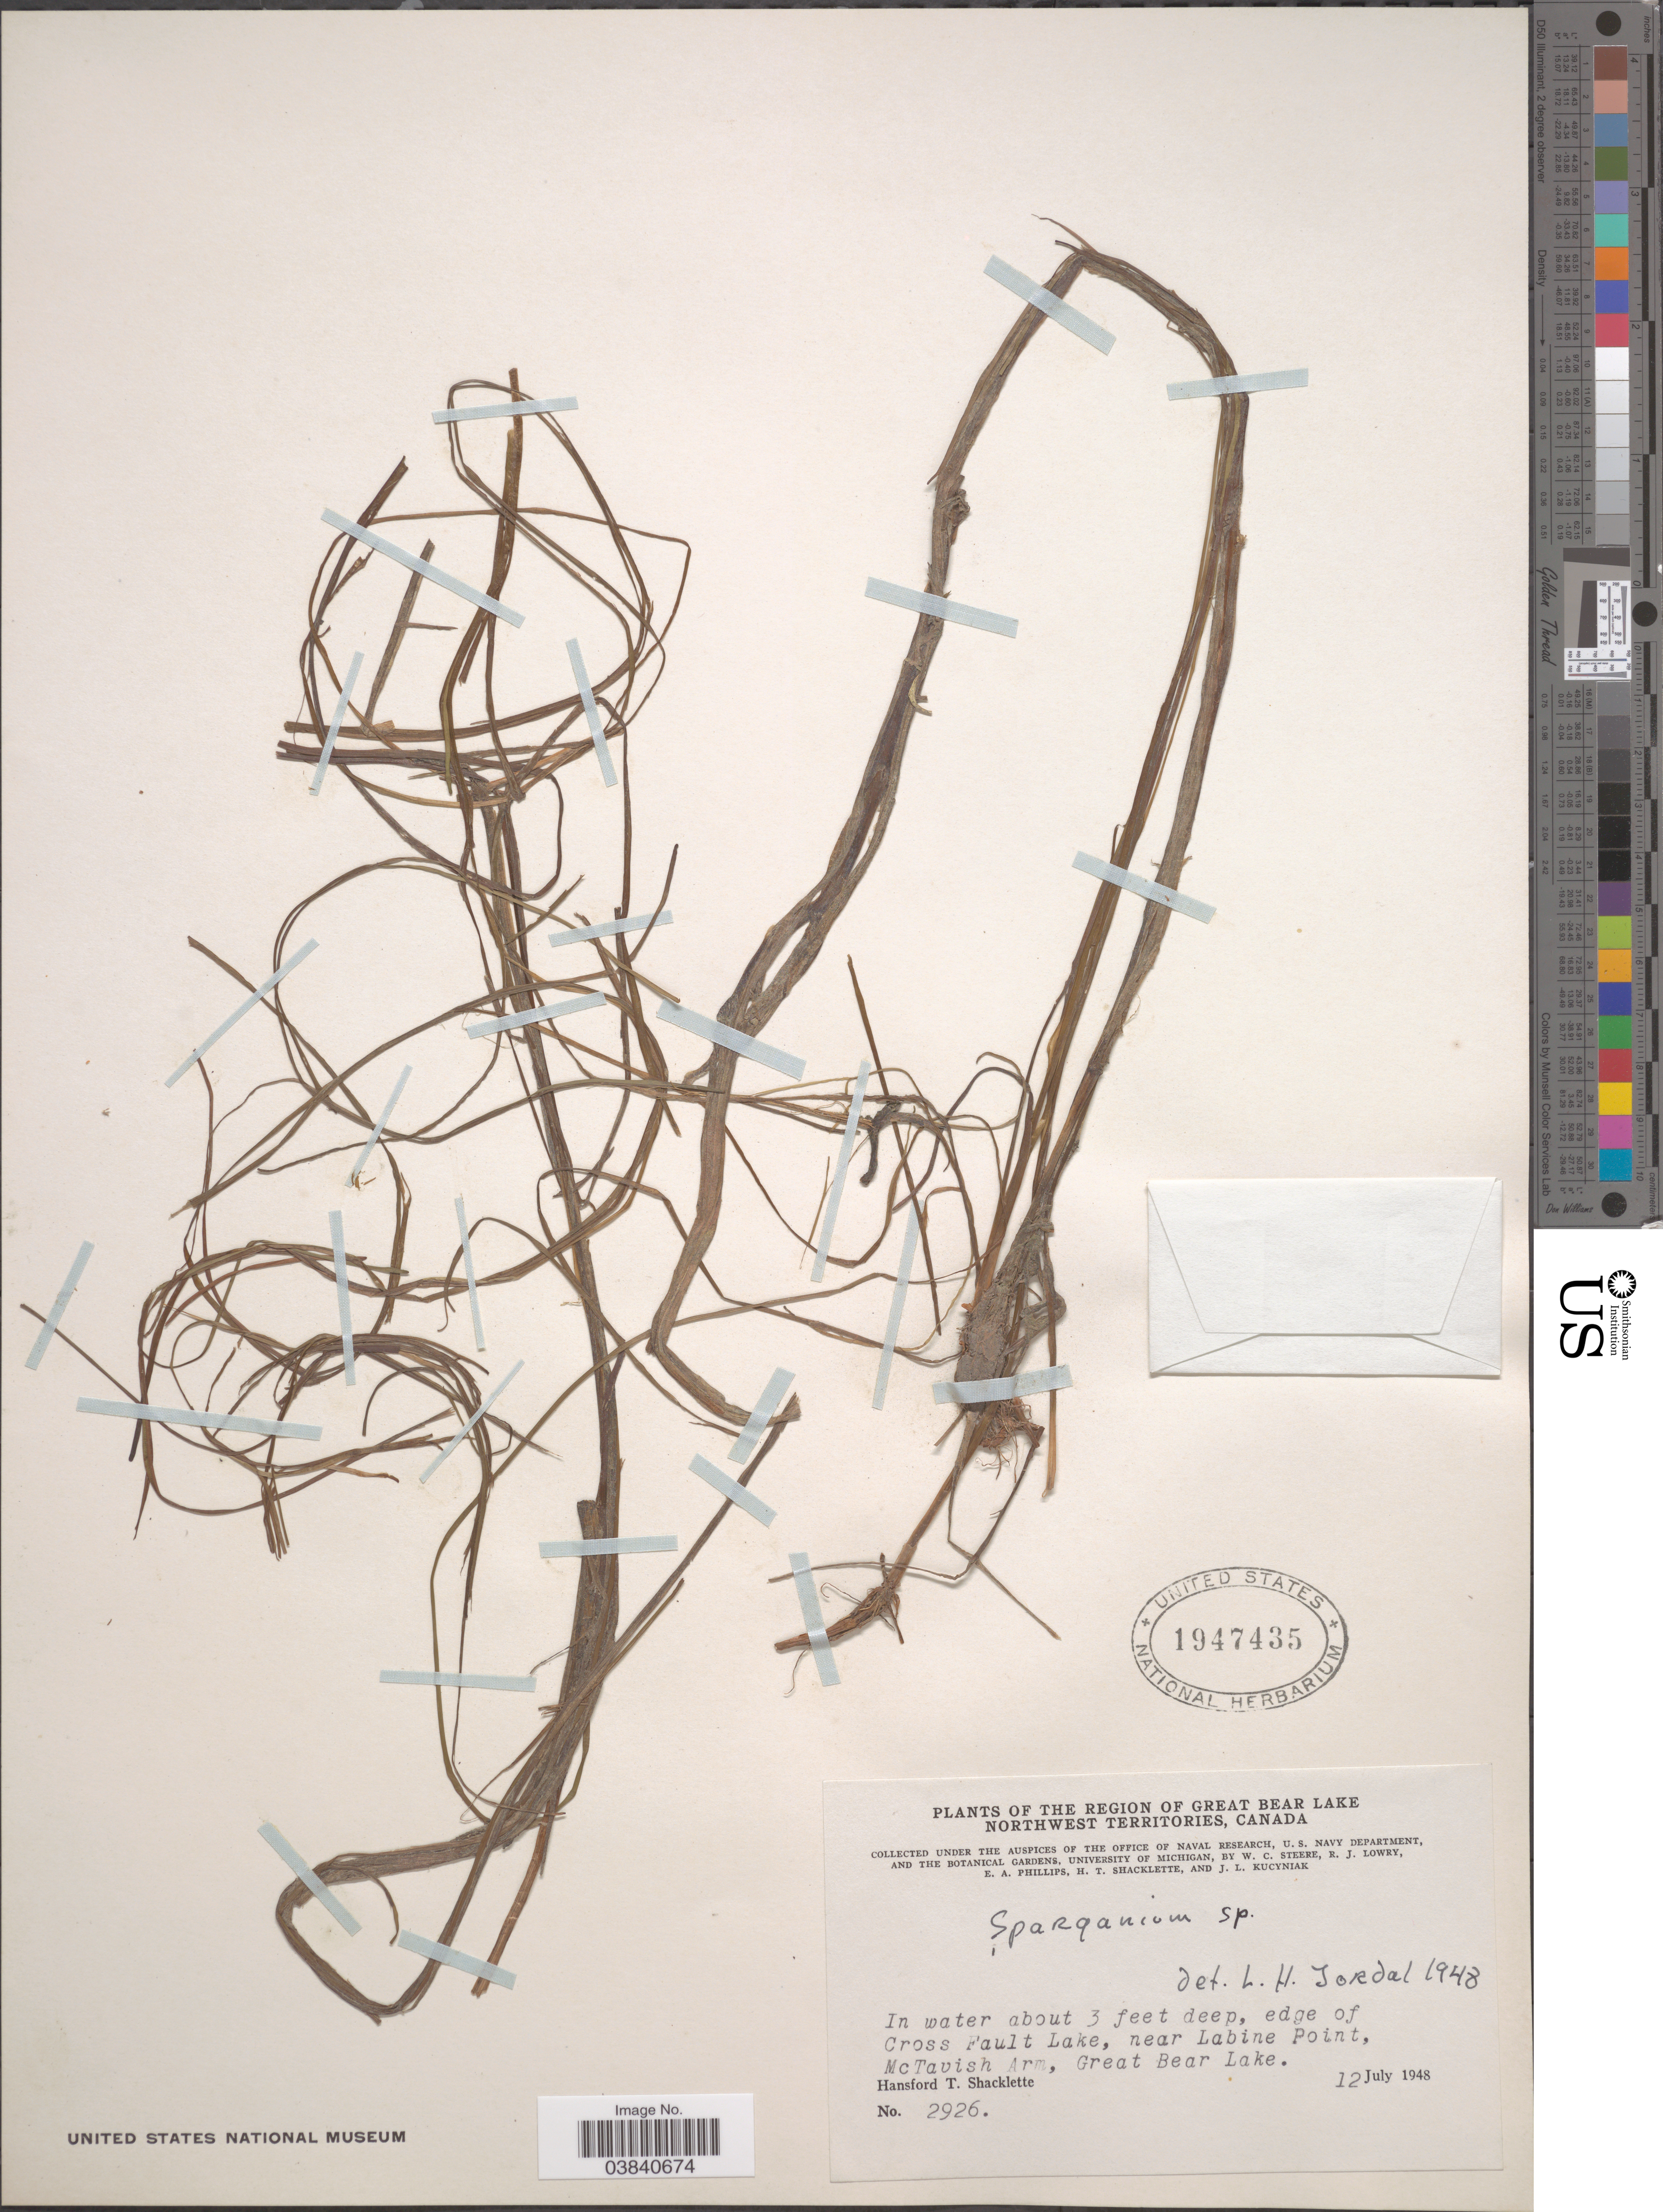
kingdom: Plantae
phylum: Tracheophyta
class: Liliopsida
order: Poales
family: Typhaceae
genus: Sparganium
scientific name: Sparganium sp.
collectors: H. Shacklette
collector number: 2926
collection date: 1948-07-12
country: Canada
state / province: Northwest Territories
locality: Region of Great Bear Lake. Edge of Cross Fault Lake, near Labine Point, McTavish Arm, Great Bear Lake.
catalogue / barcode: US 1947435